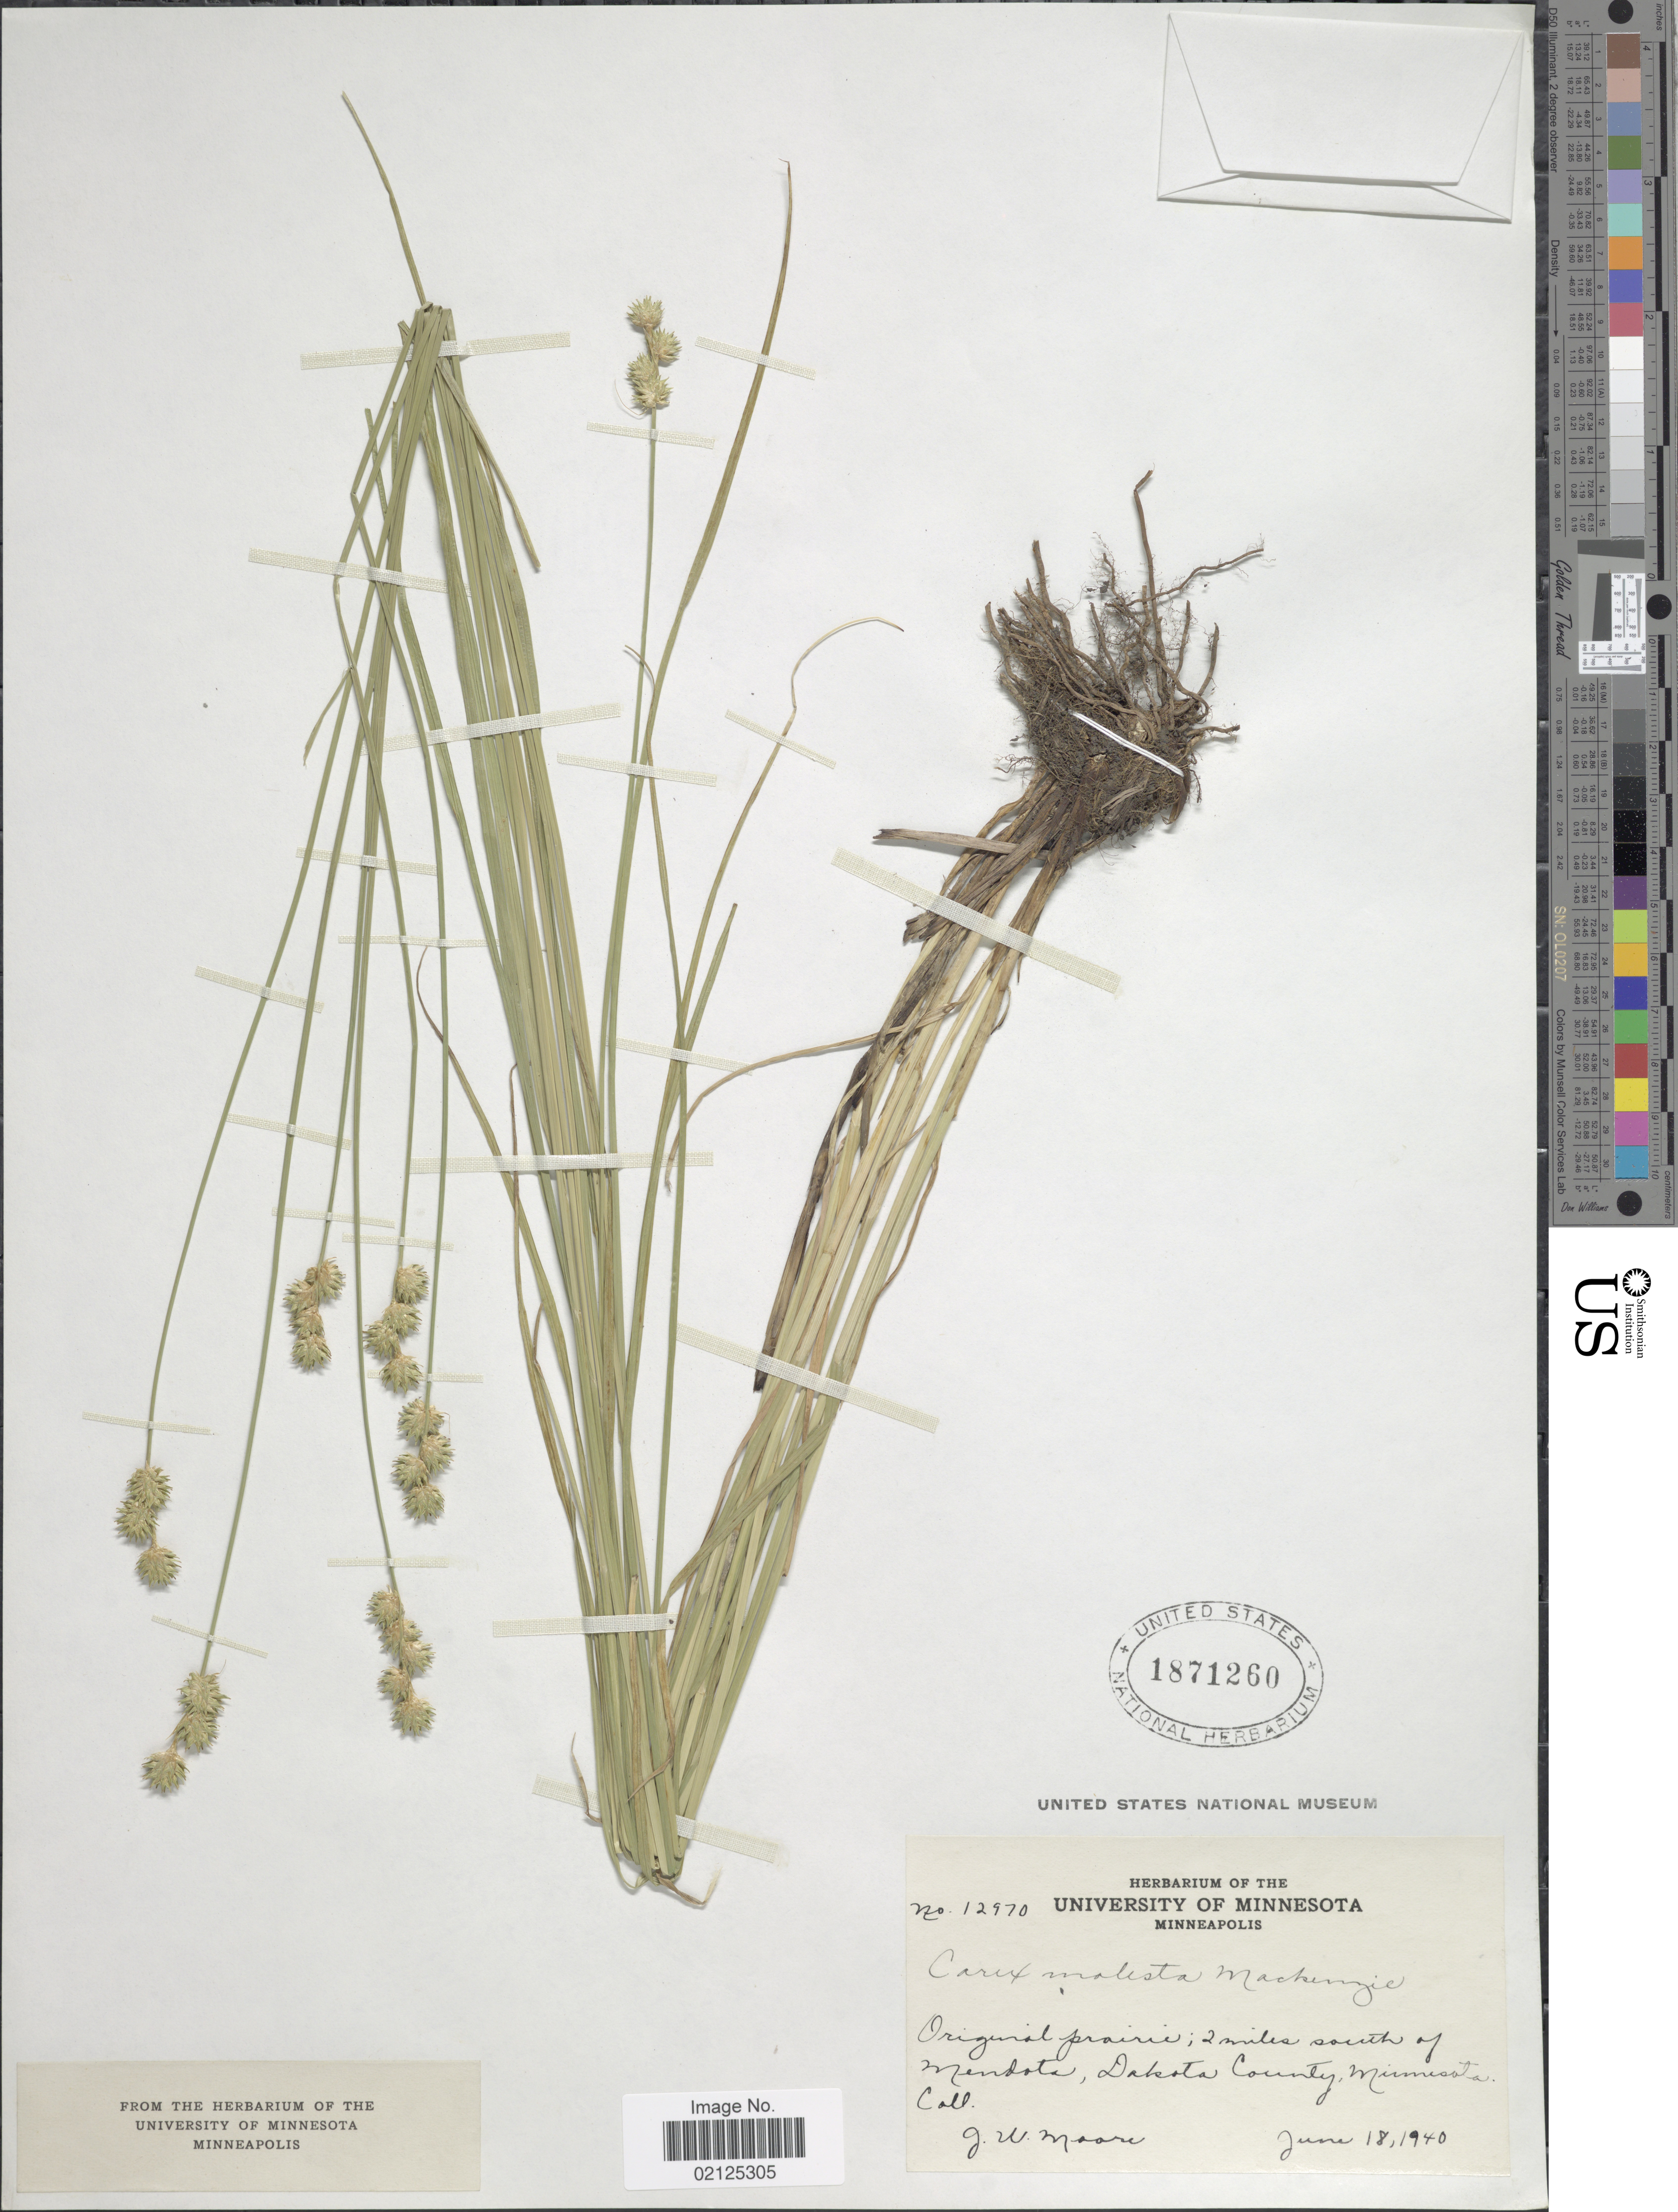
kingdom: Plantae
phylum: Tracheophyta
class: Liliopsida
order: Poales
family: Cyperaceae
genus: Carex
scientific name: Carex molesta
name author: Mack.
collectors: J. Moore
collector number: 12970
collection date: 1940-06-18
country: United States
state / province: Minnesota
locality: Original prairie; 2 miles south of Mendota, Dakota County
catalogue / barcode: US 1871260